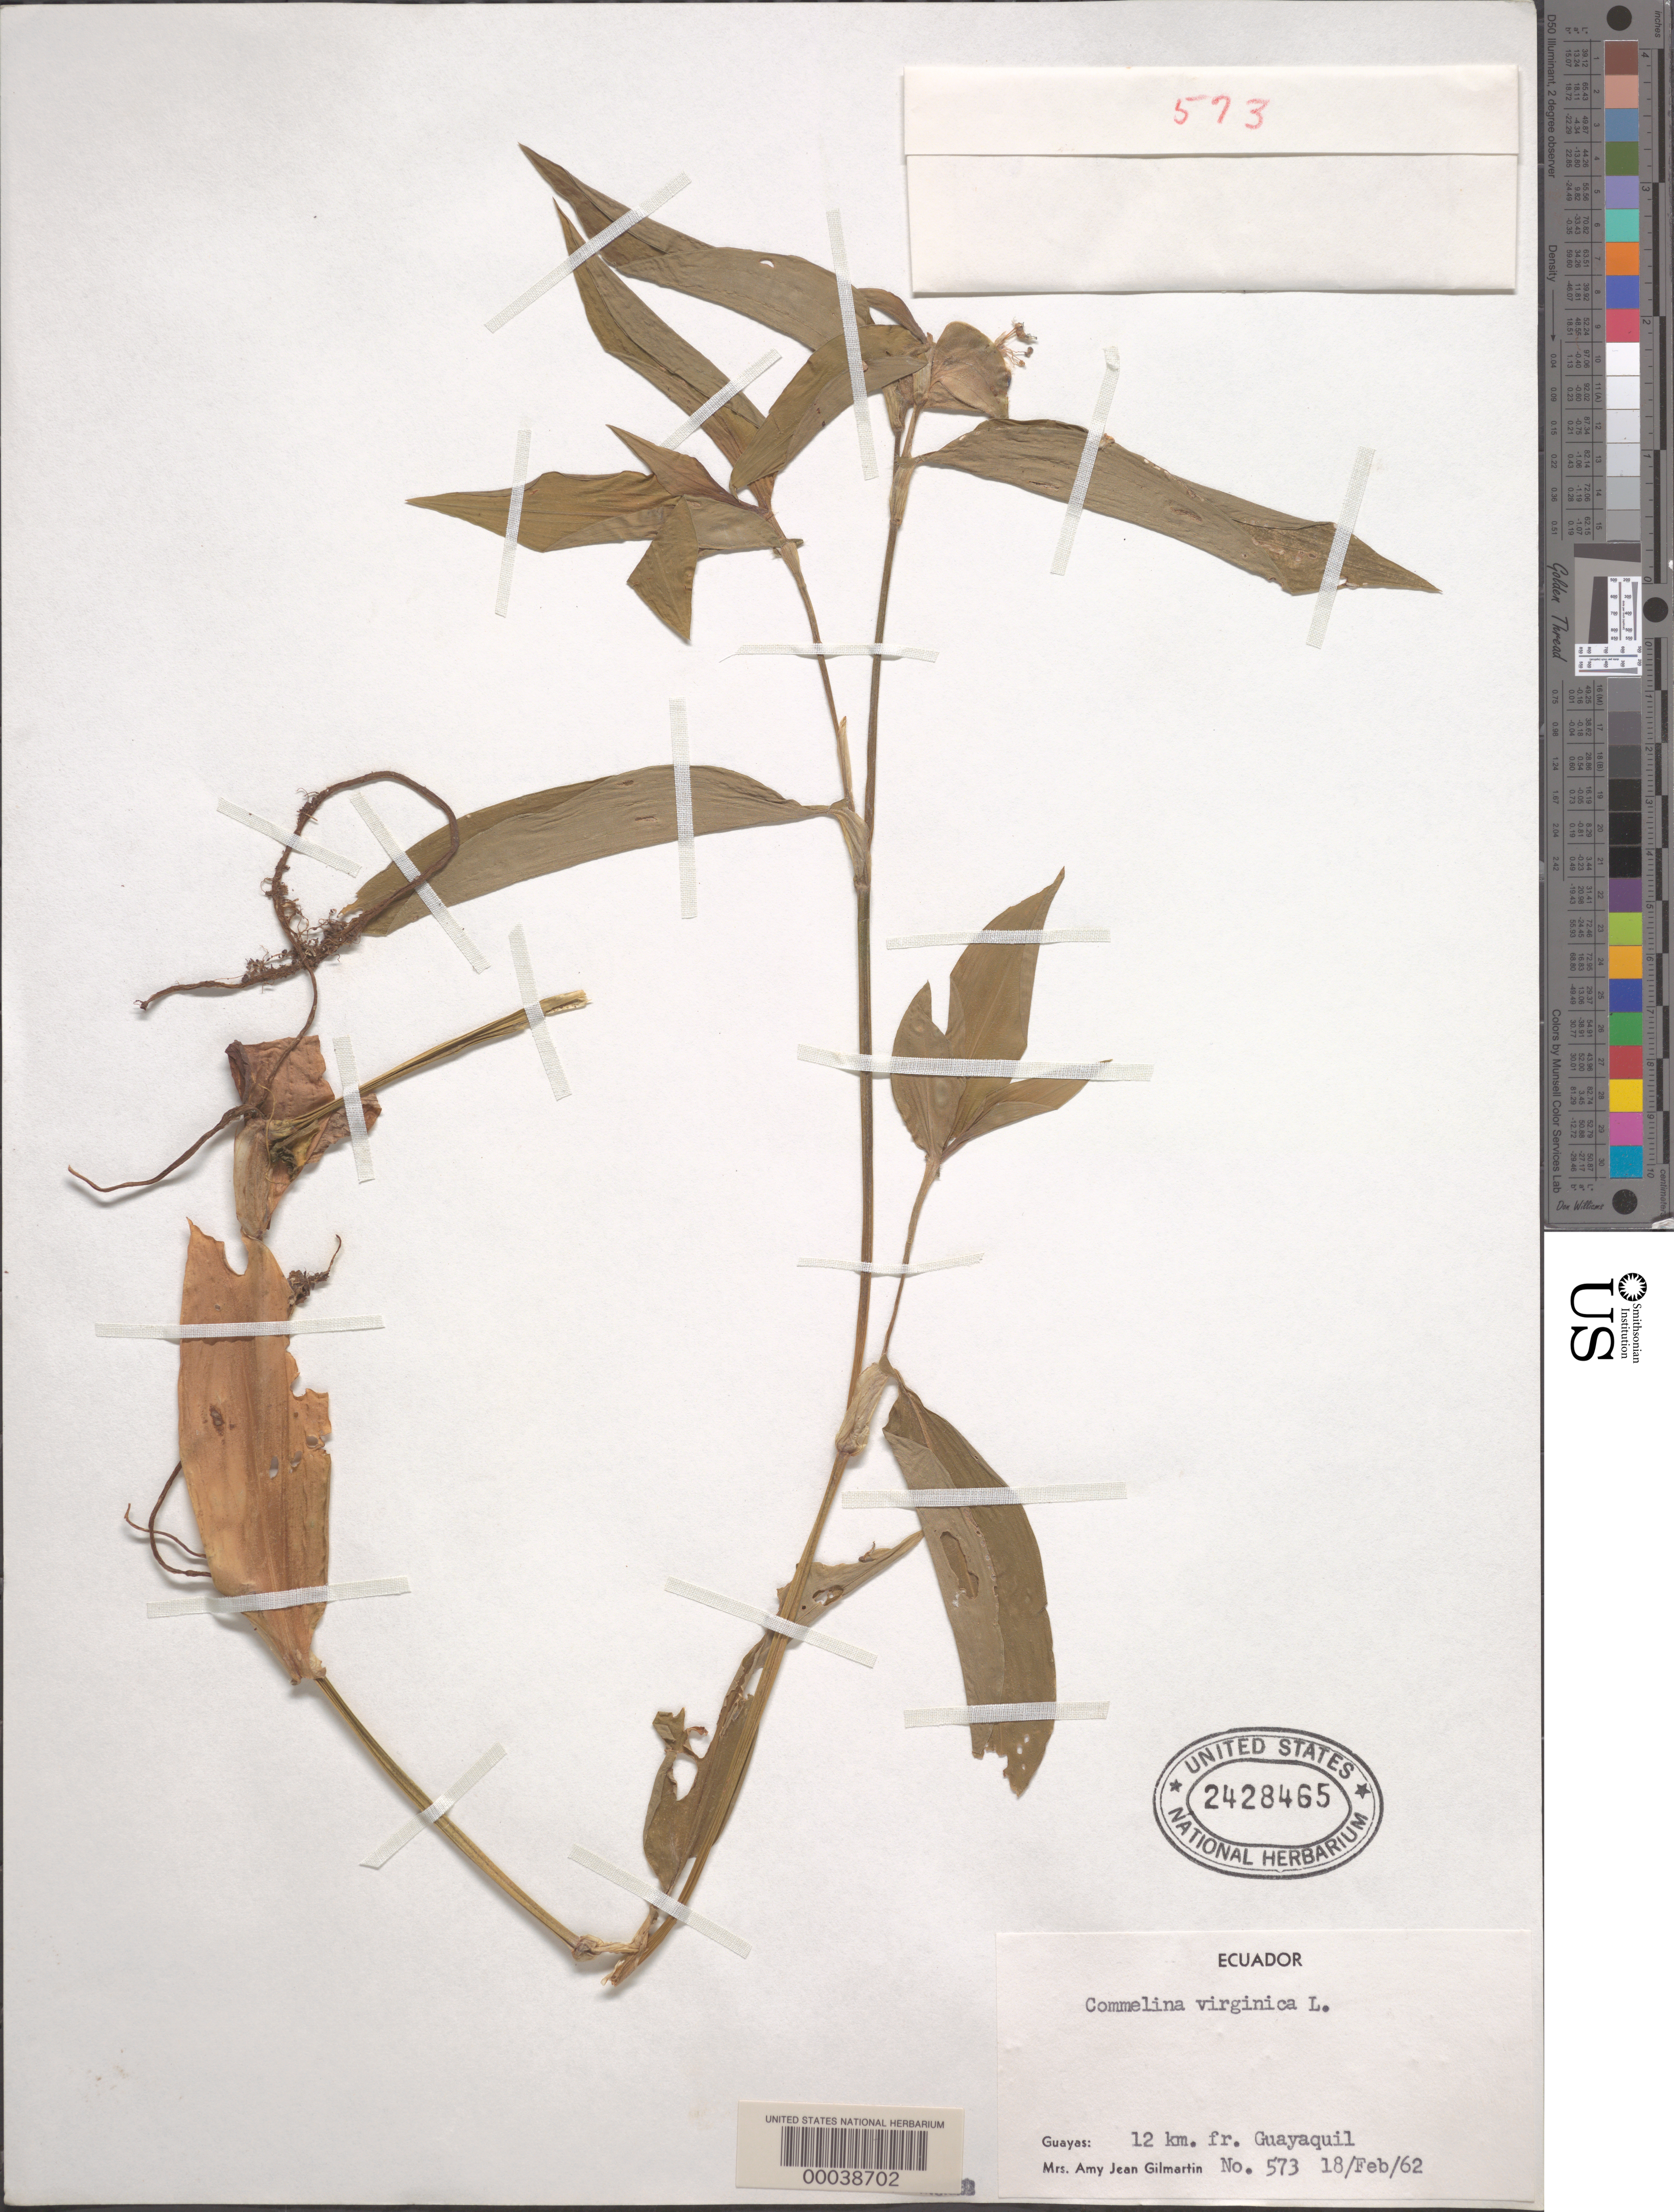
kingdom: Plantae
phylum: Tracheophyta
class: Liliopsida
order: Commelinales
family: Commelinaceae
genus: Commelina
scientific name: Commelina erecta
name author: L.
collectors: A. J. Gilmartin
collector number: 573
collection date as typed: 18 Feb 1962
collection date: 1962-02-18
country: Ecuador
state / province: Guayas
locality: Near Guayaquil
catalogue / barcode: US 2428465